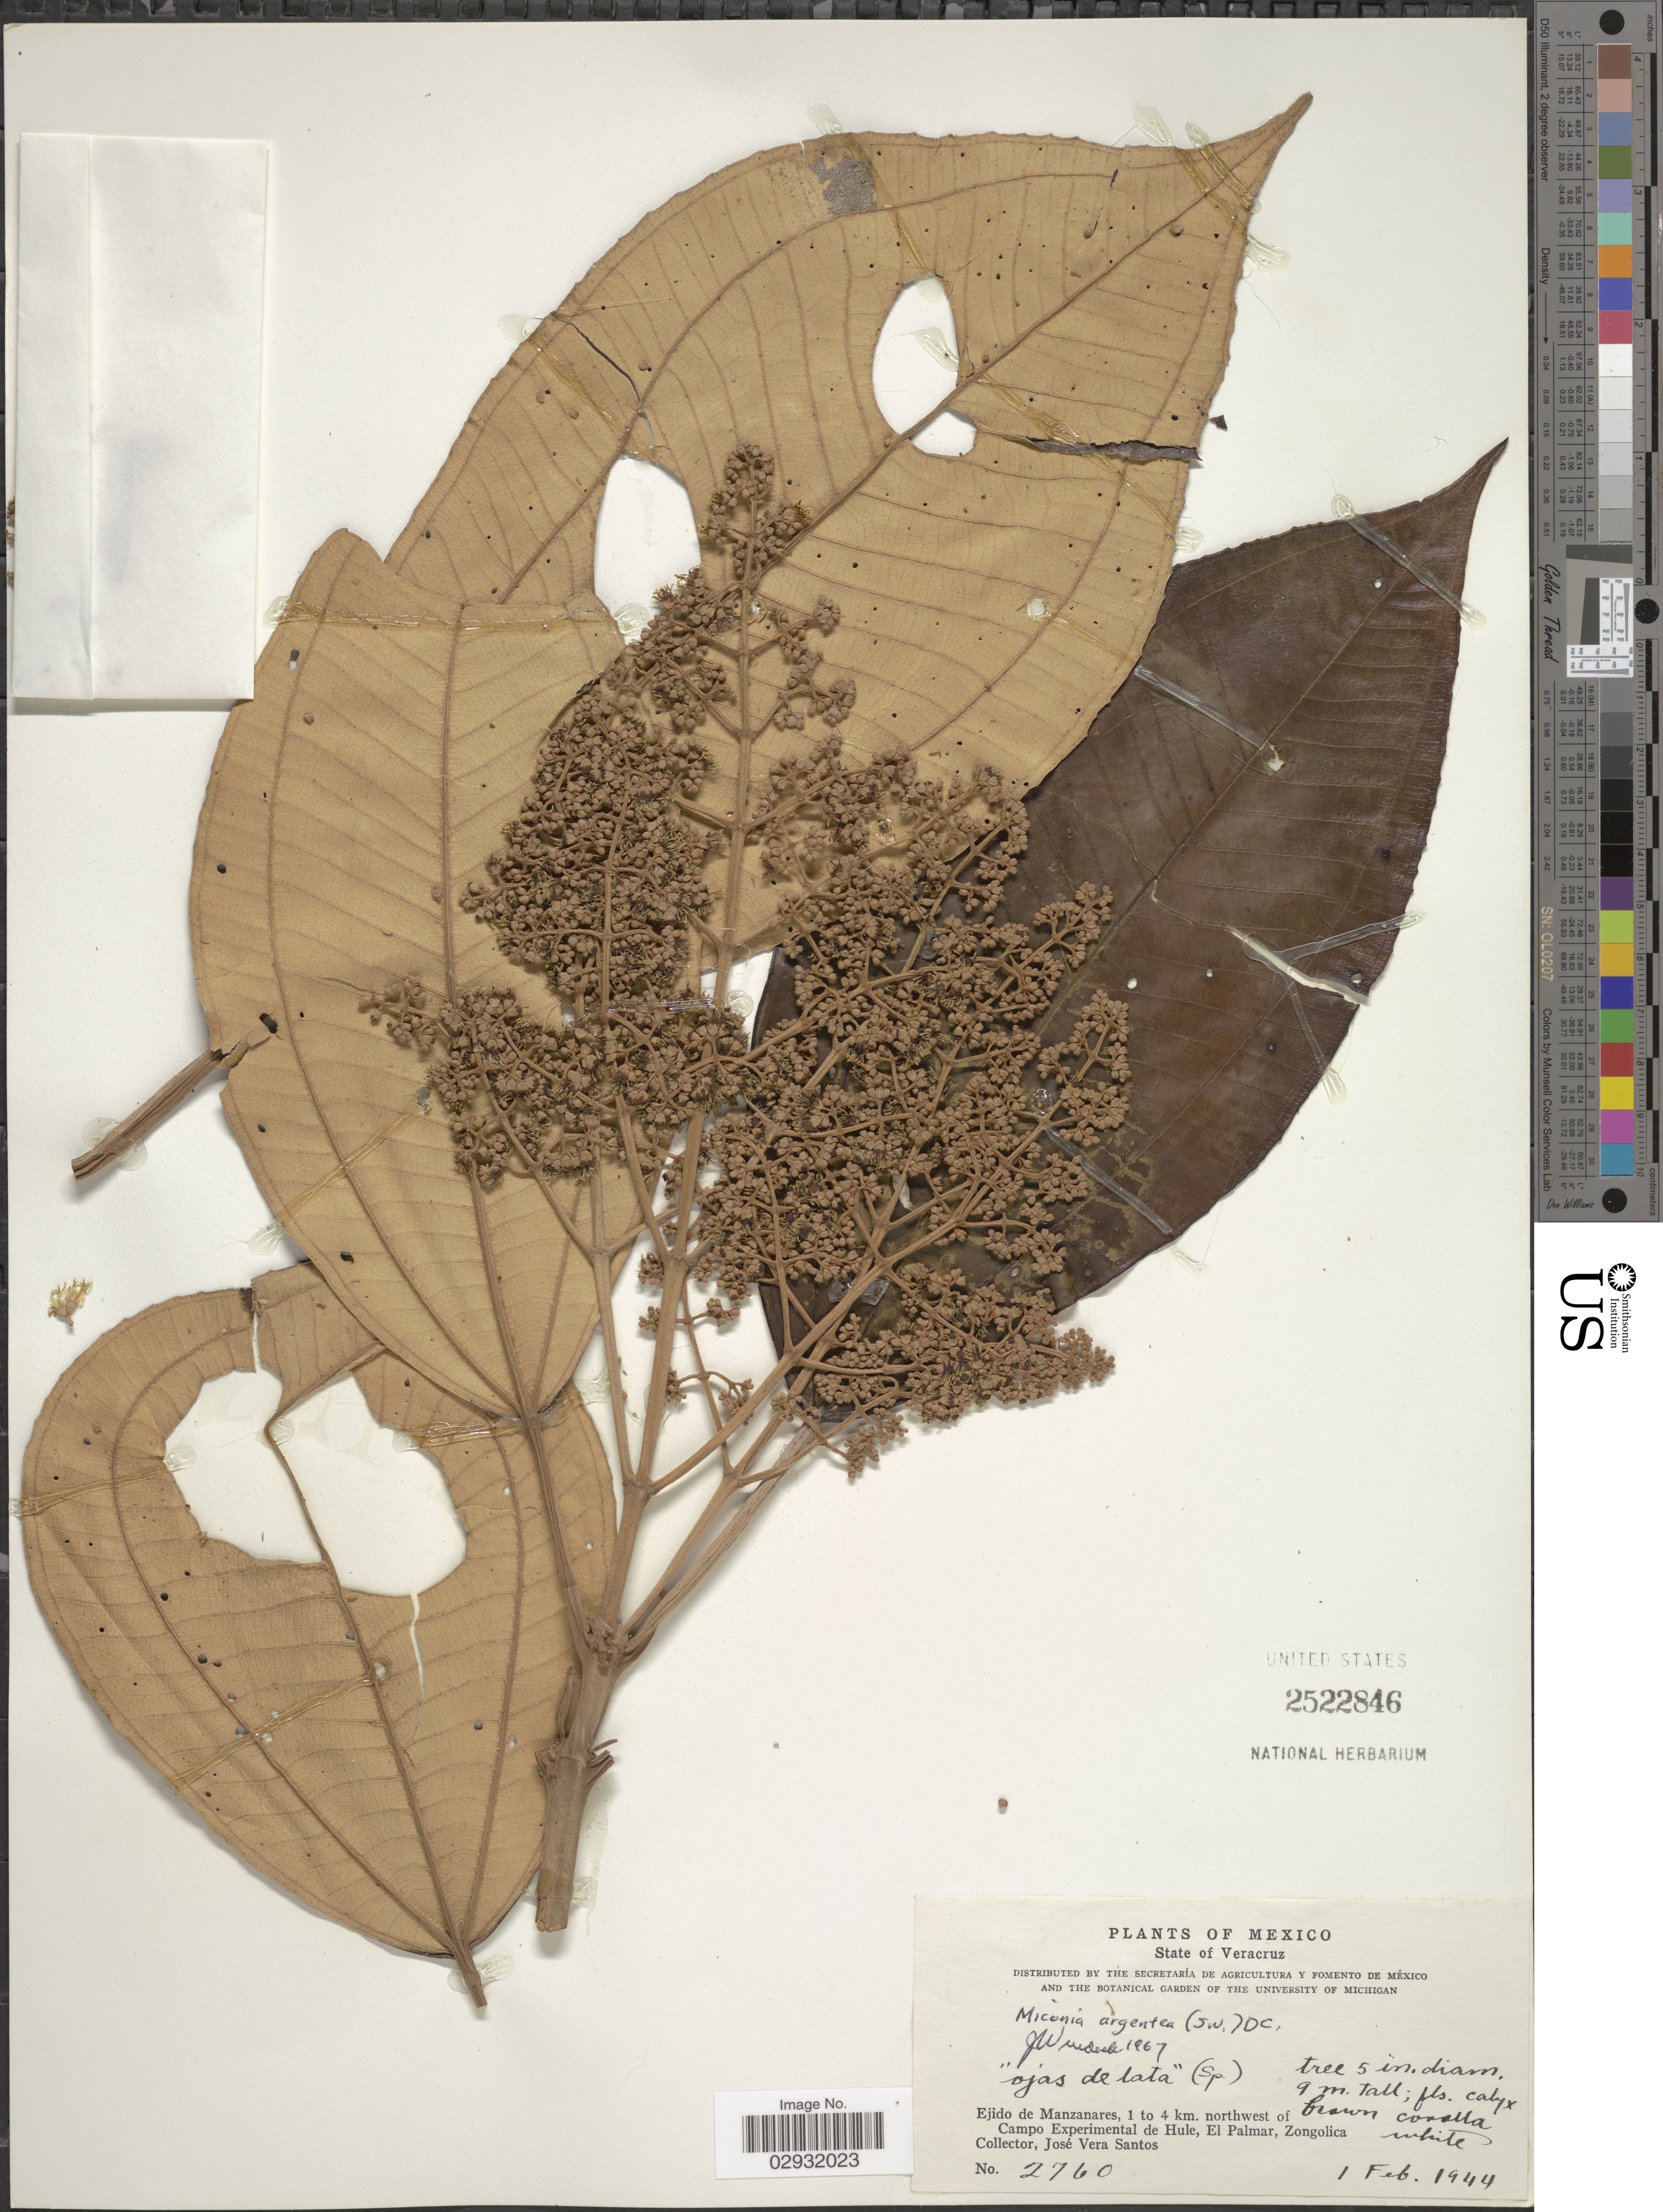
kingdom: Plantae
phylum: Tracheophyta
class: Magnoliopsida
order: Myrtales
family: Melastomataceae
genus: Miconia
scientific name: Miconia argentea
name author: (Sw.) DC.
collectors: J. V. Santos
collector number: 2760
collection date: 1944-02-01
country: Mexico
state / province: Veracruz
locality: Veracruz. Ejido de Manzanares, 1 to 4 km. northwest of Campo Experimental de Hule, El Palmar, Zongolica.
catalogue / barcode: US 2522846